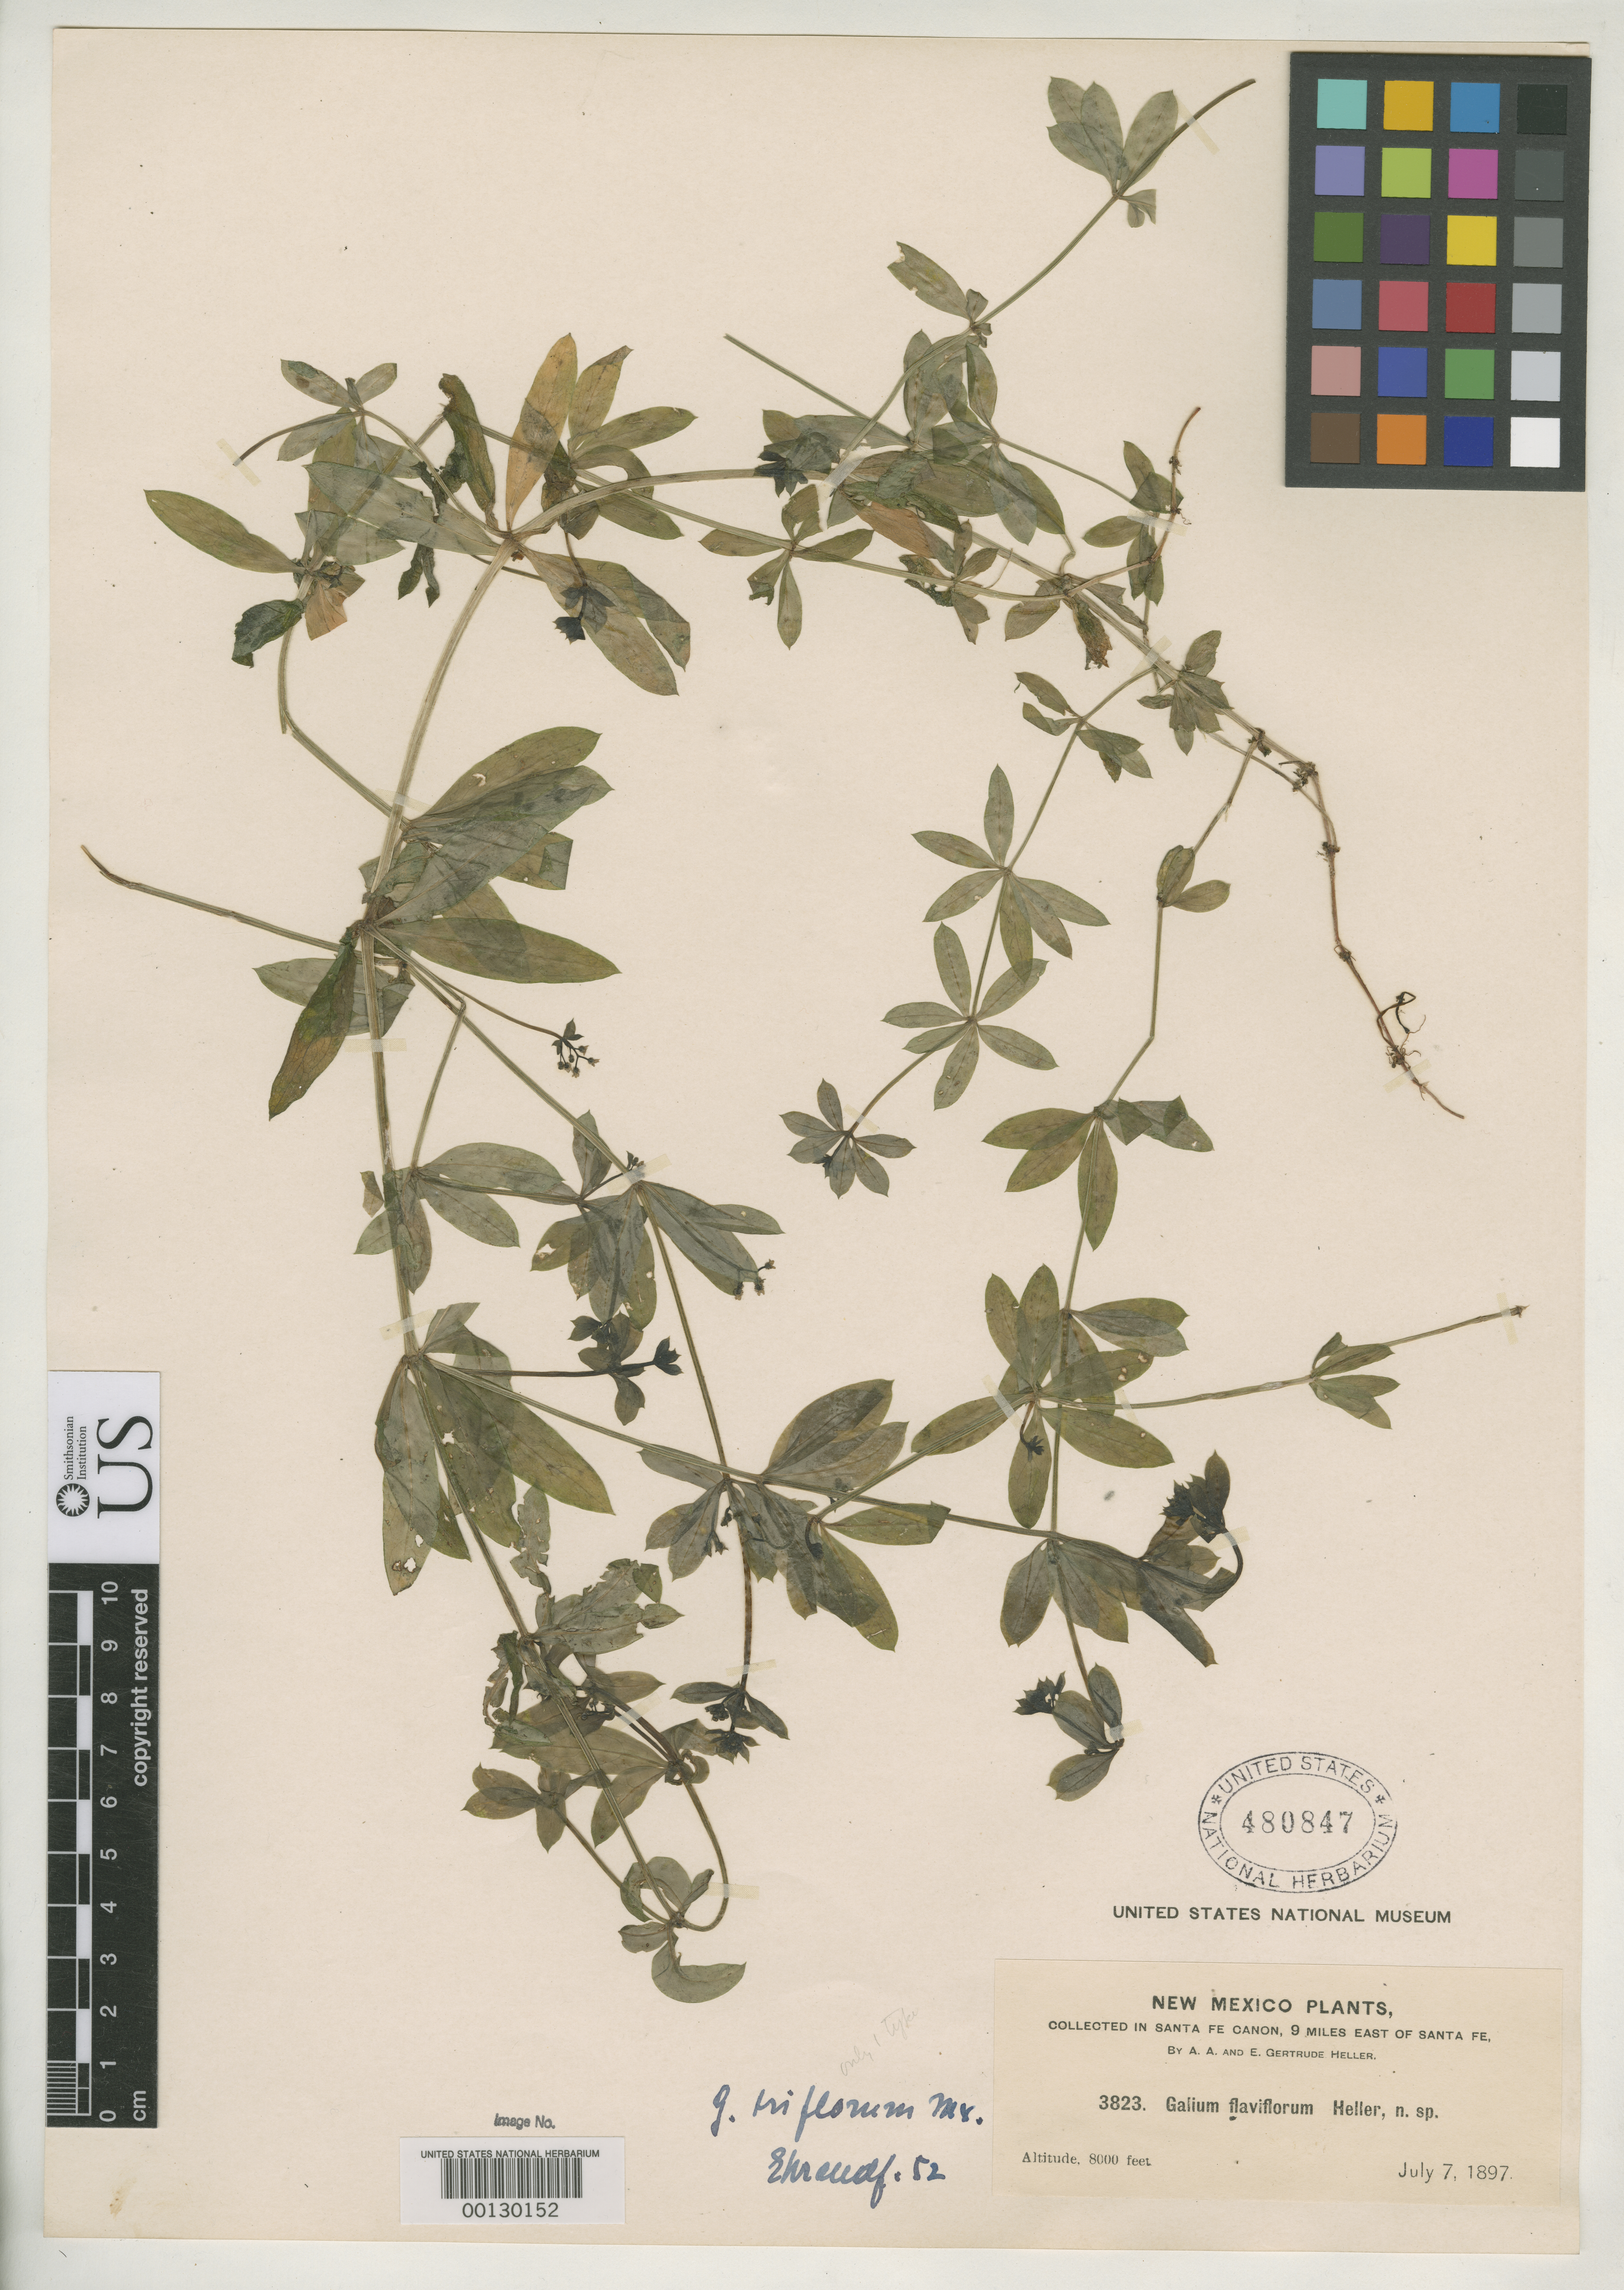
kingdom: Plantae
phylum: Tracheophyta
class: Magnoliopsida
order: Gentianales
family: Rubiaceae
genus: Galium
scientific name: Galium flaviflorum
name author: A. Heller in Rydb.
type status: Isosyntype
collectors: A. A. Heller & E. G. Heller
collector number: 3823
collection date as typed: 07 Jul 1897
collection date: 1897-07-07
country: United States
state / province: New Mexico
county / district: Santa Fe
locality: Santa Fe Canyon, 9 mi E of Santa Fe.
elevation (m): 2438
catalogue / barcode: US 480847